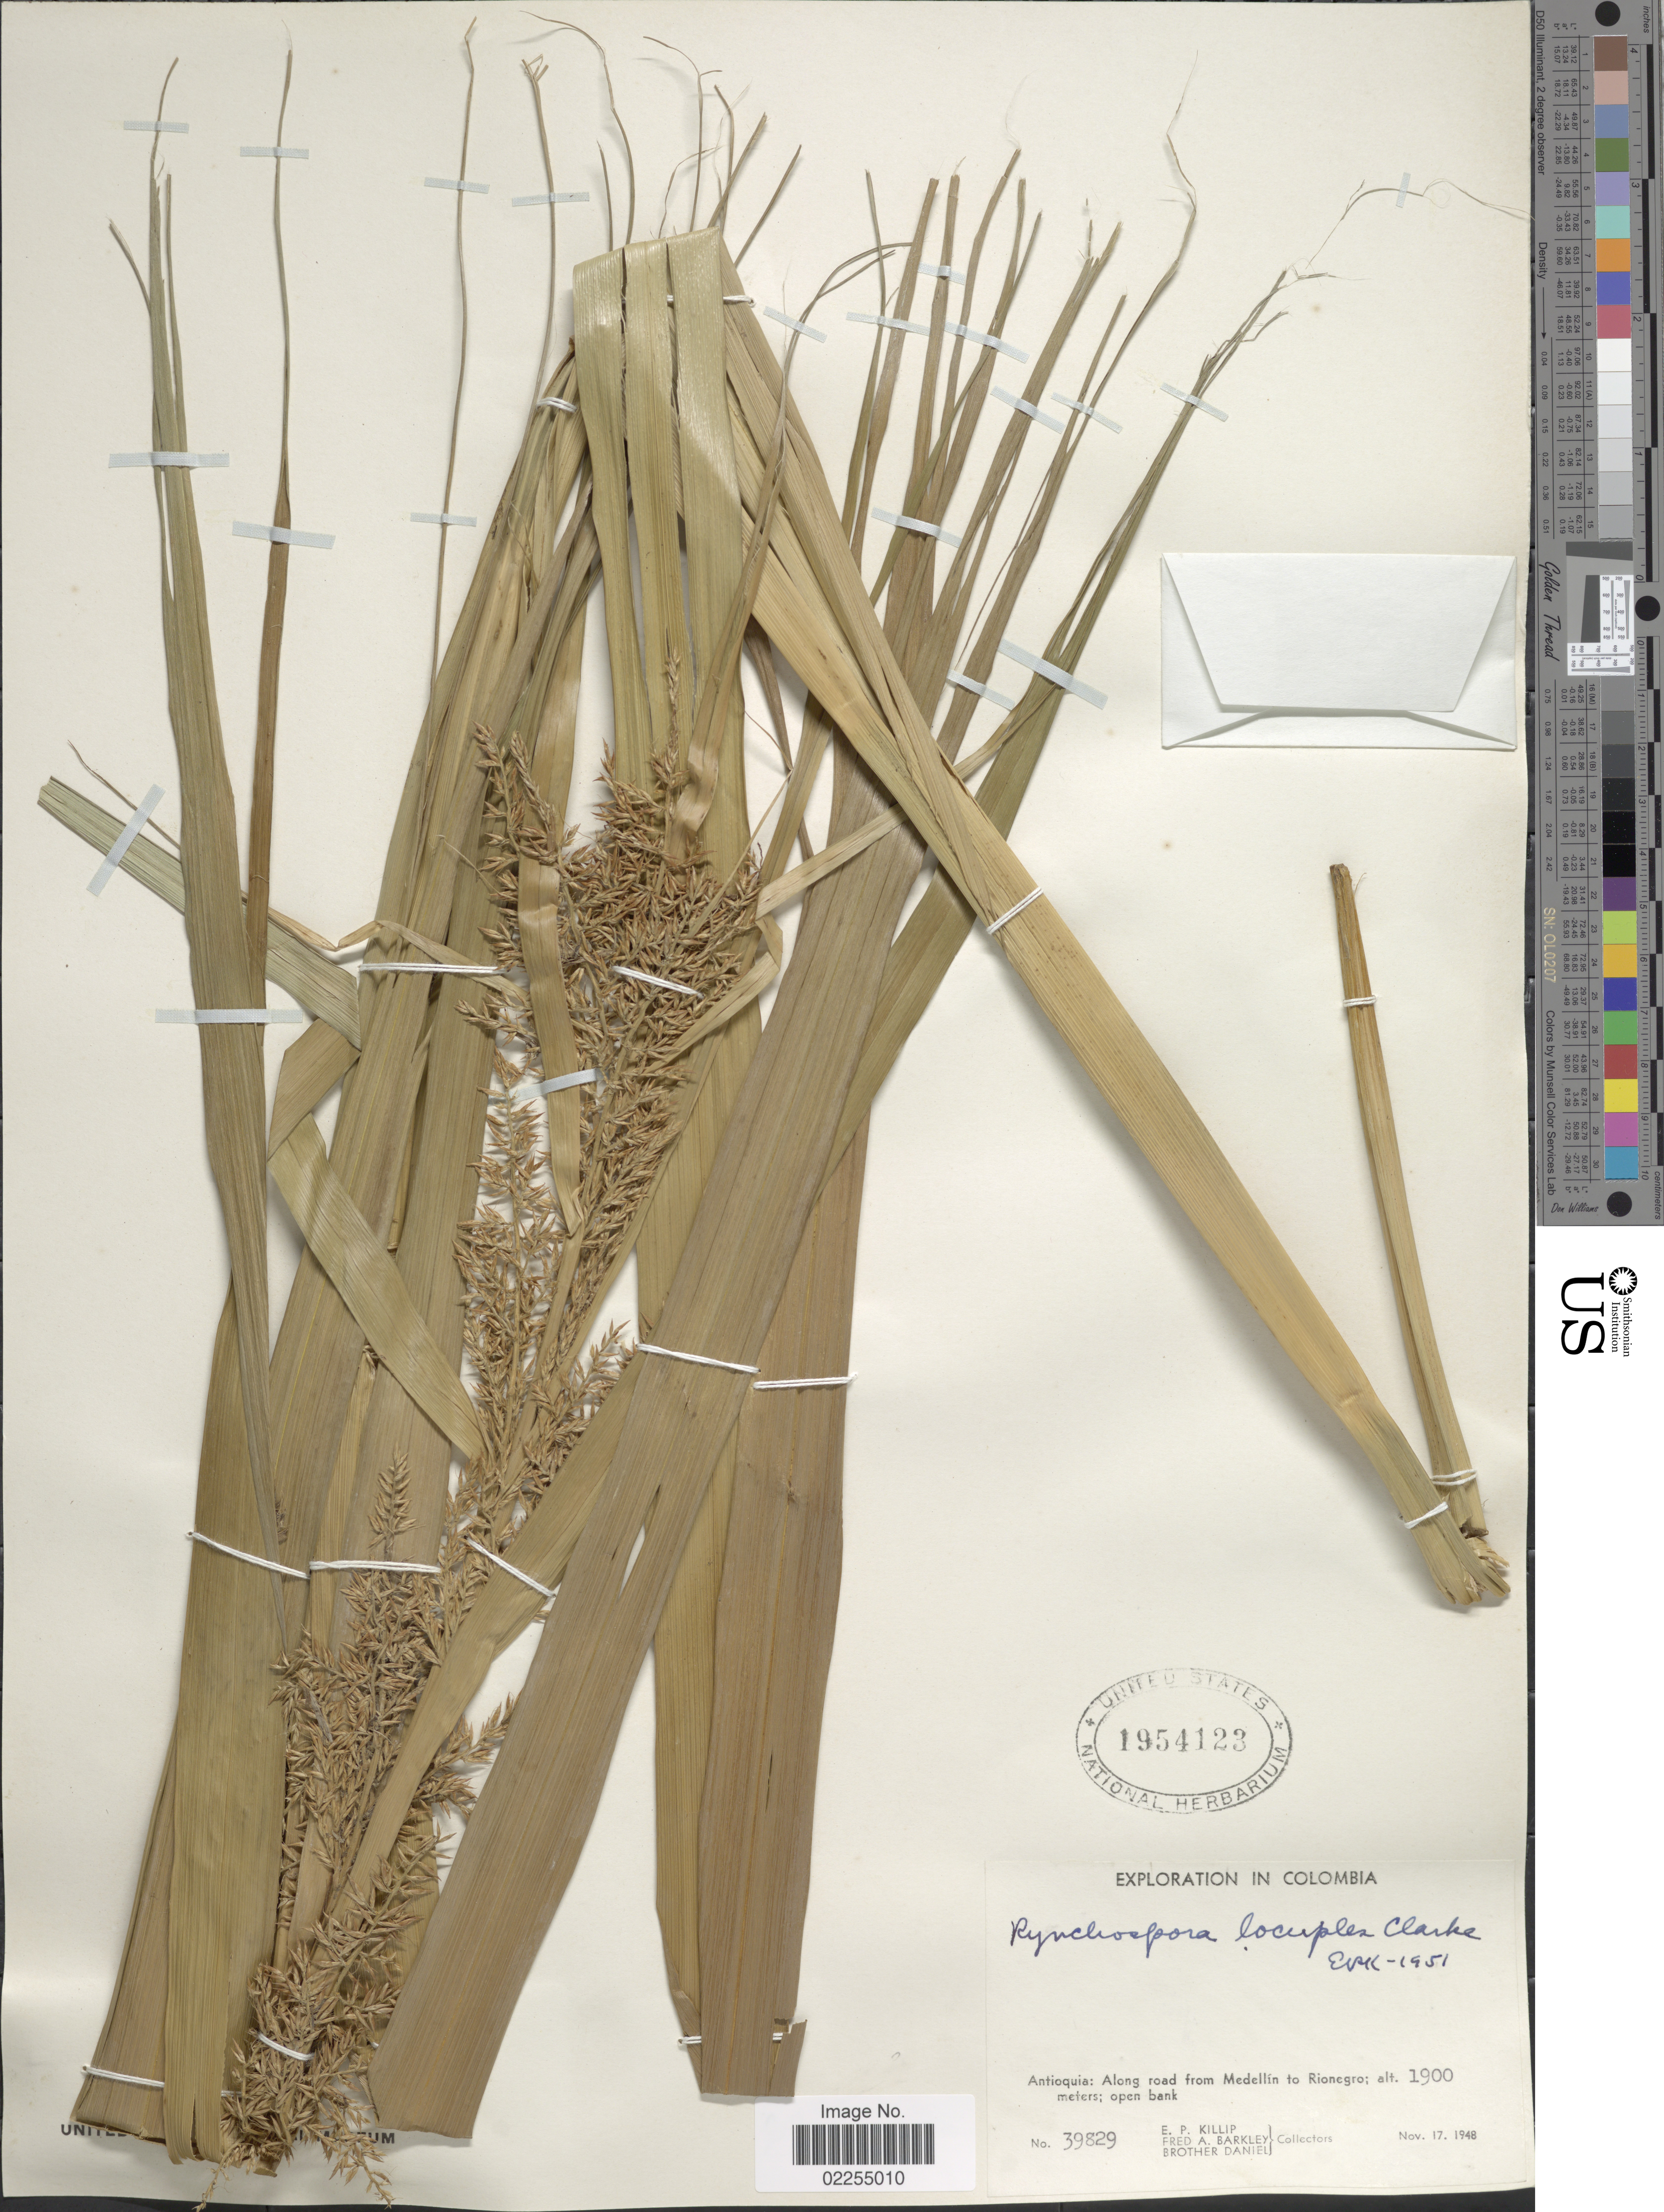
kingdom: Plantae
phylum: Tracheophyta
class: Liliopsida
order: Poales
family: Cyperaceae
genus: Rhynchospora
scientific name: Rhynchospora locuples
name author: C.B. Clarke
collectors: E. P. Killip, F. A. Barkley & Bro. Daniel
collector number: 39829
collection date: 1948-11-17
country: Colombia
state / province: Antioquia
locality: Along road from Medellin to Rionegro; open bank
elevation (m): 1900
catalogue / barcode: US 1954123